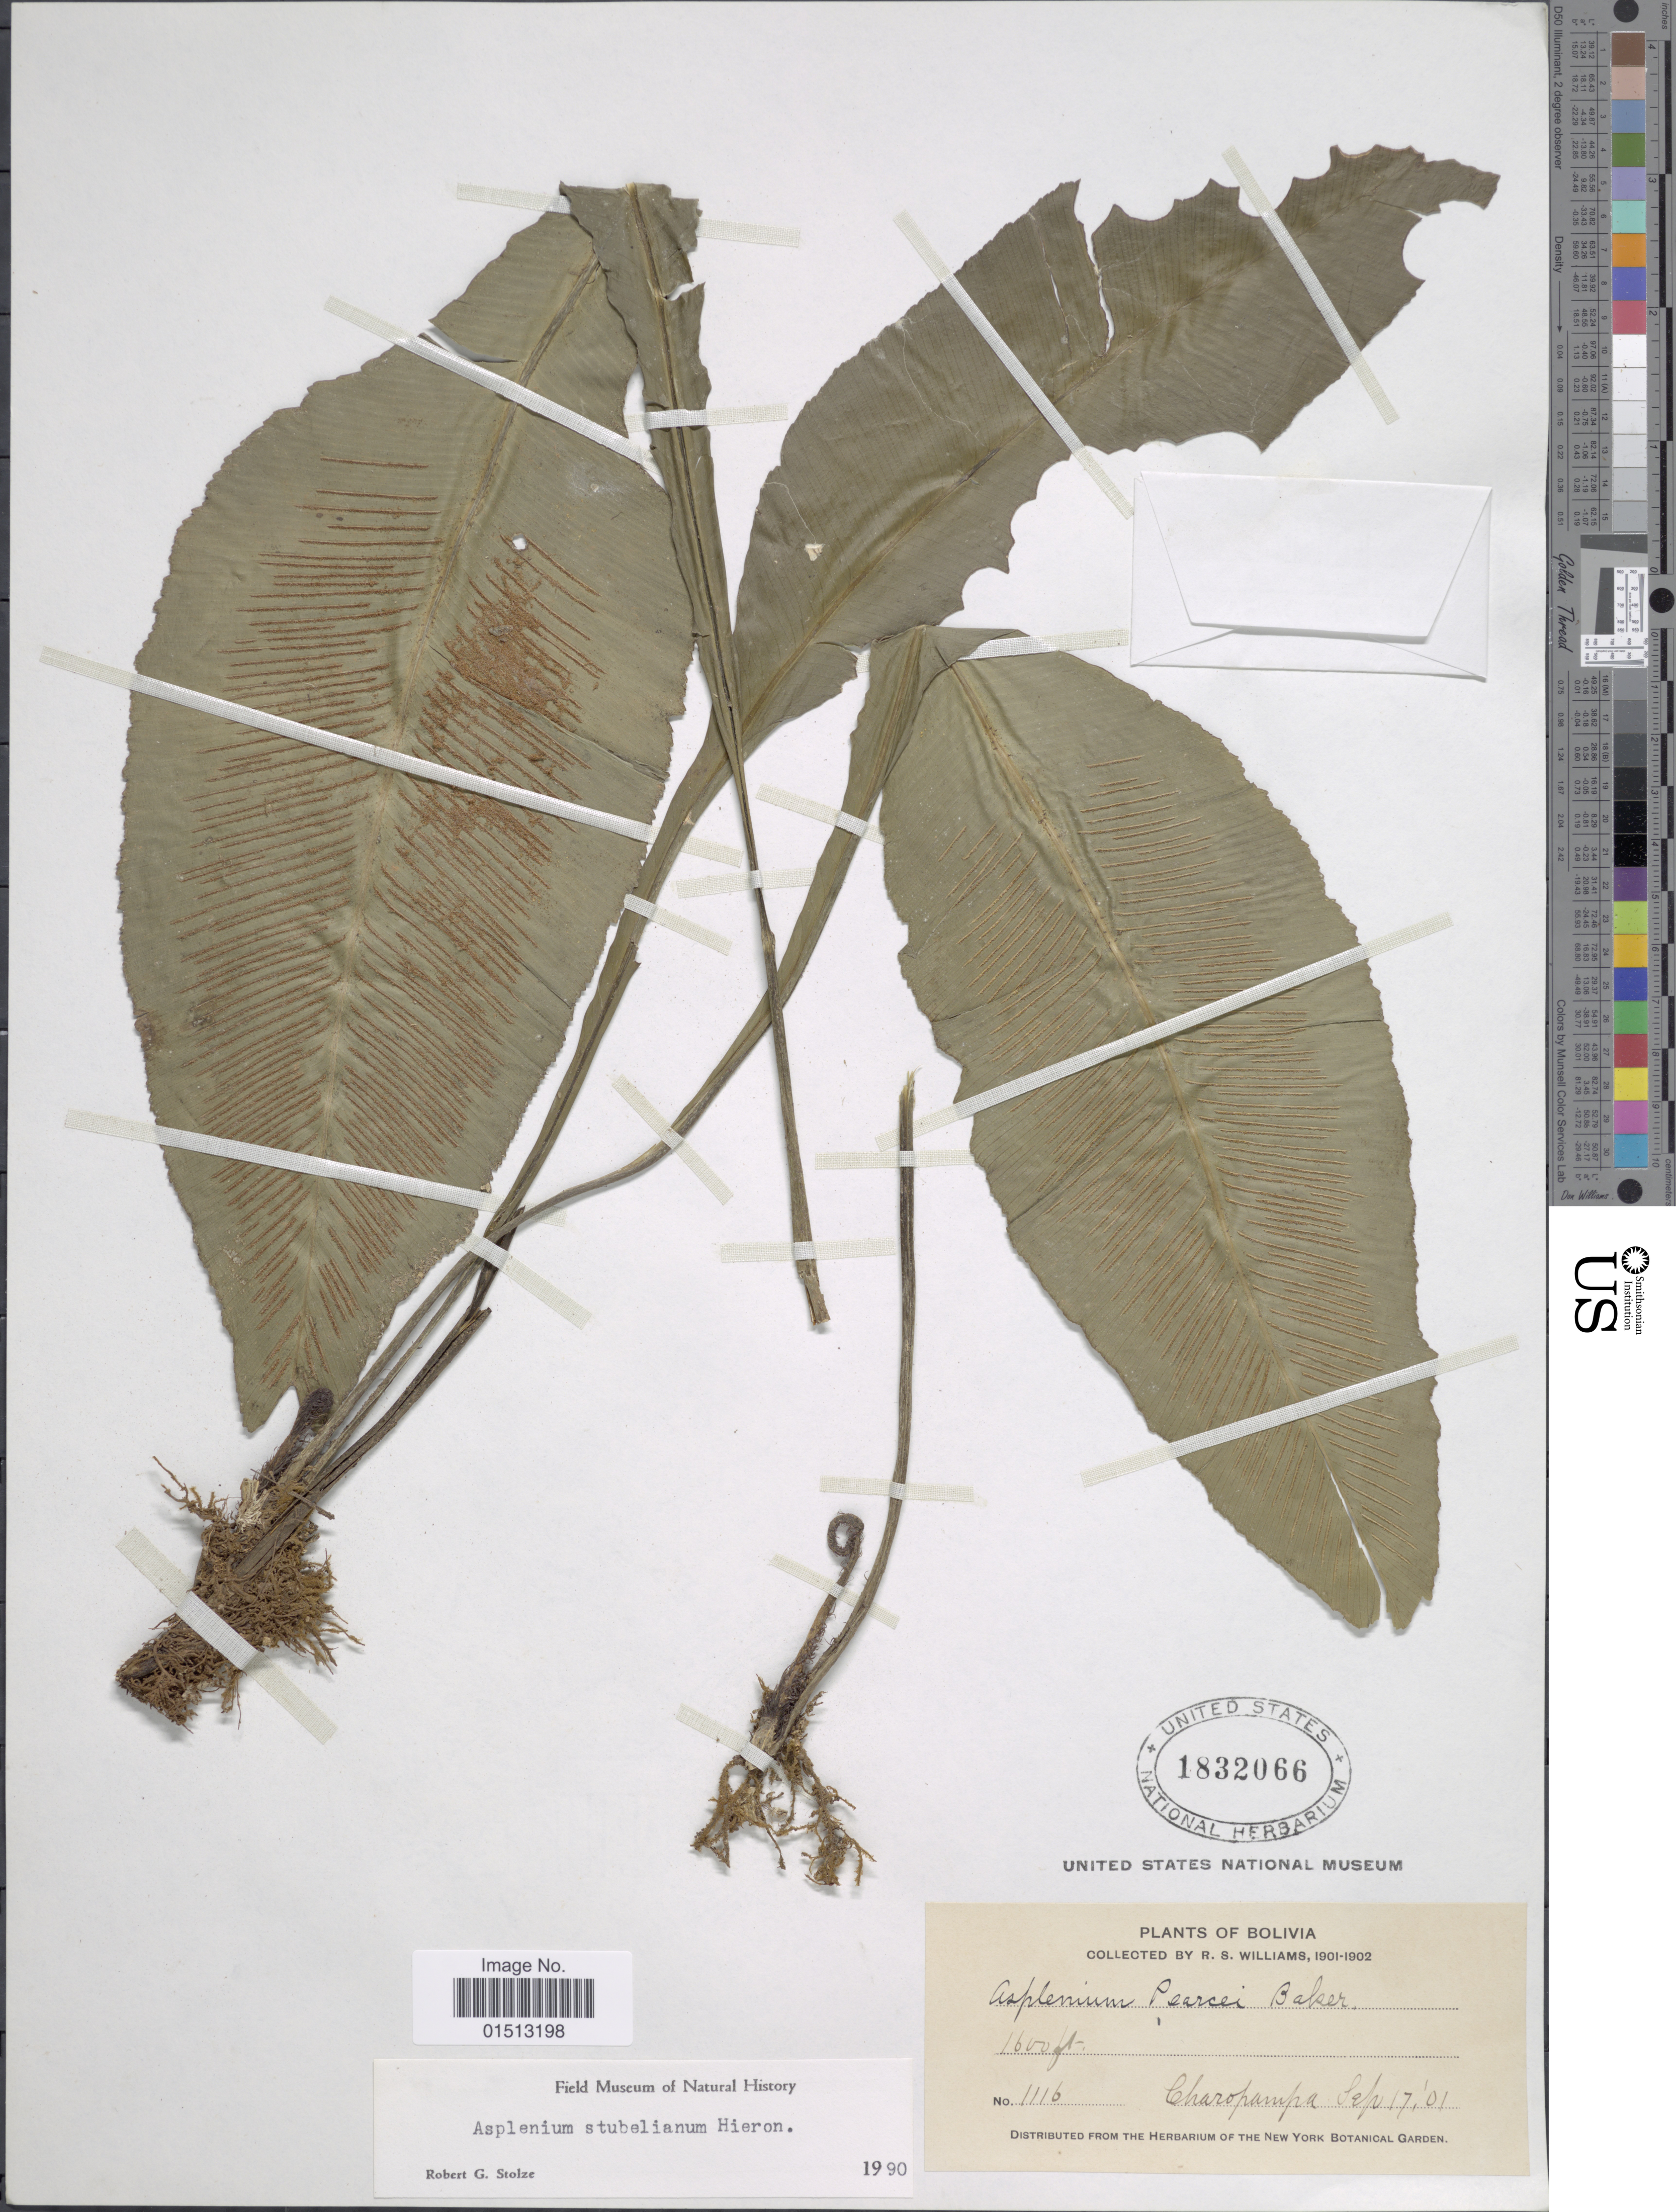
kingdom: Plantae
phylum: Tracheophyta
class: Polypodiopsida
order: Polypodiales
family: Aspleniaceae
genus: Asplenium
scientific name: Asplenium stuebelianum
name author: Hieron.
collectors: R. S. Williams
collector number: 1116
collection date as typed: Sep. 17, 1901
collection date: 1901-09-17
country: Bolivia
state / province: La Páz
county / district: Larecaja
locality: Charopampa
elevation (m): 488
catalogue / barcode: US 1832066